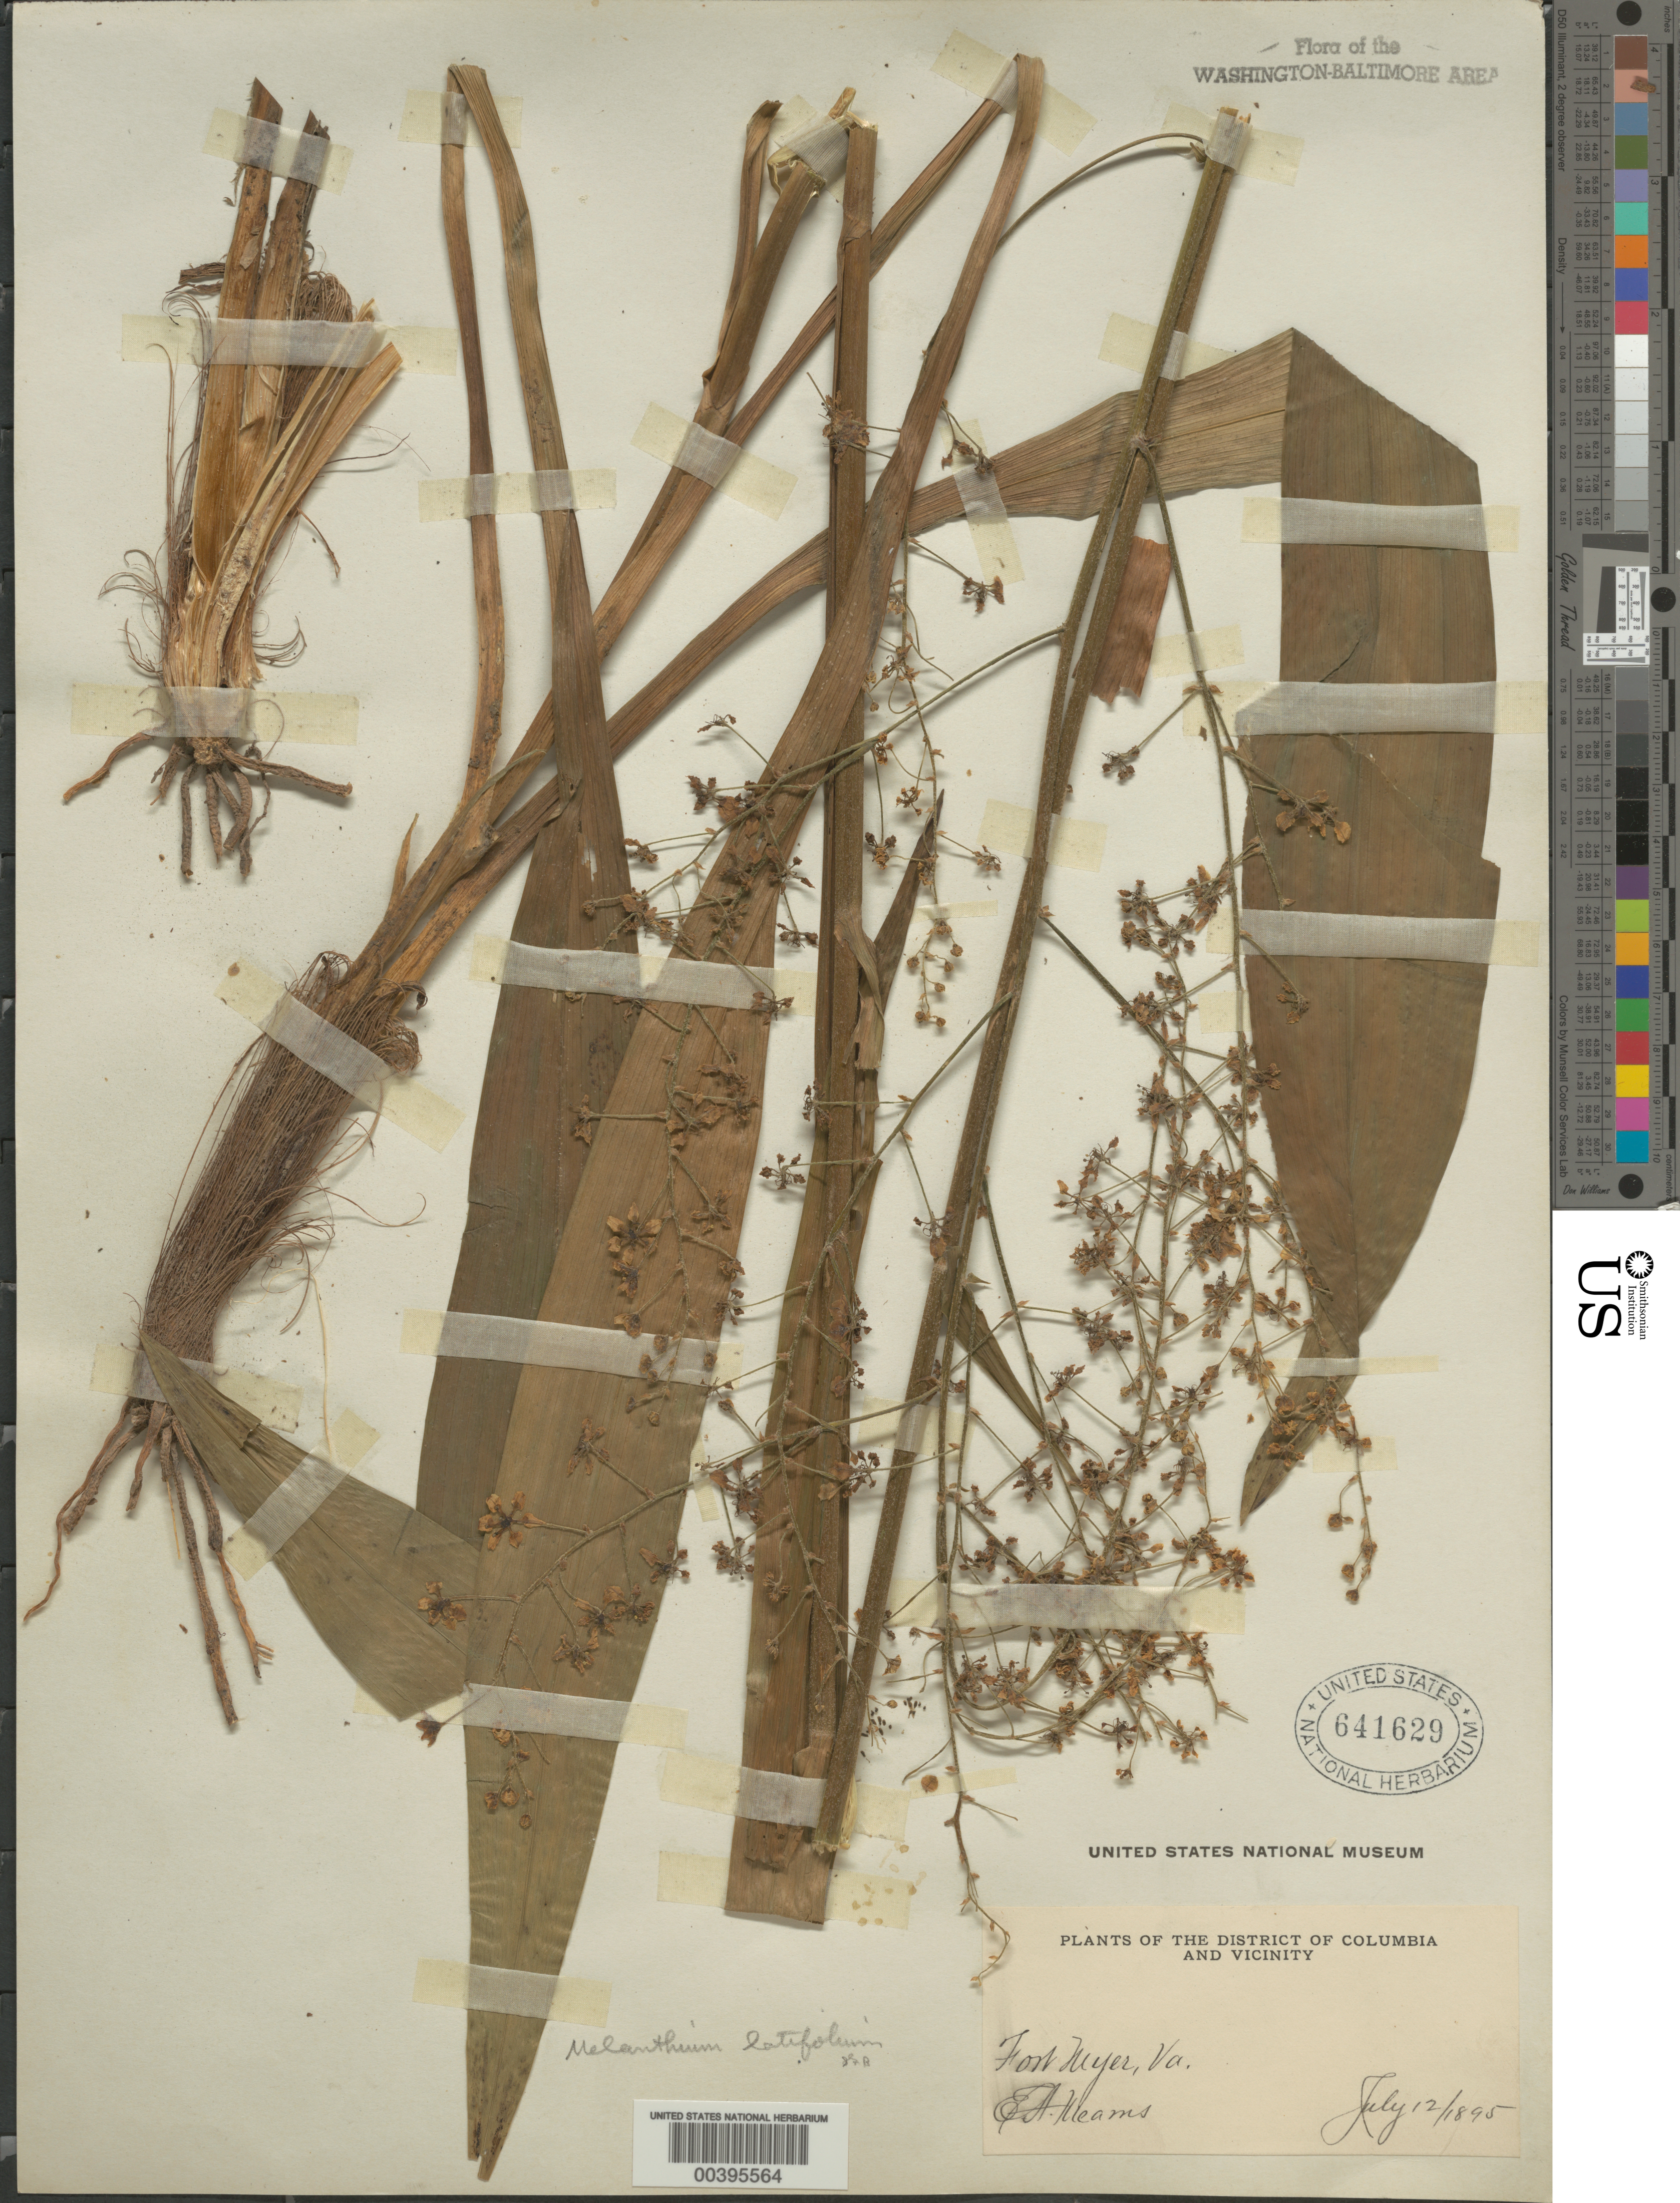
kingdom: Plantae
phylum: Tracheophyta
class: Liliopsida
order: Liliales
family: Melanthiaceae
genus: Melanthium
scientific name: Melanthium hybridum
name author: Walter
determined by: Strong, Mark T., (BOT), Smithsonian Institution - National Museum of Natural History (UNITED STATES)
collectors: E. A. Mearns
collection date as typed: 12 Jul 1895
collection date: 1895-07-12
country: United States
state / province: Virginia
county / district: Arlington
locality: Fort Myers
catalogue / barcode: US 641629